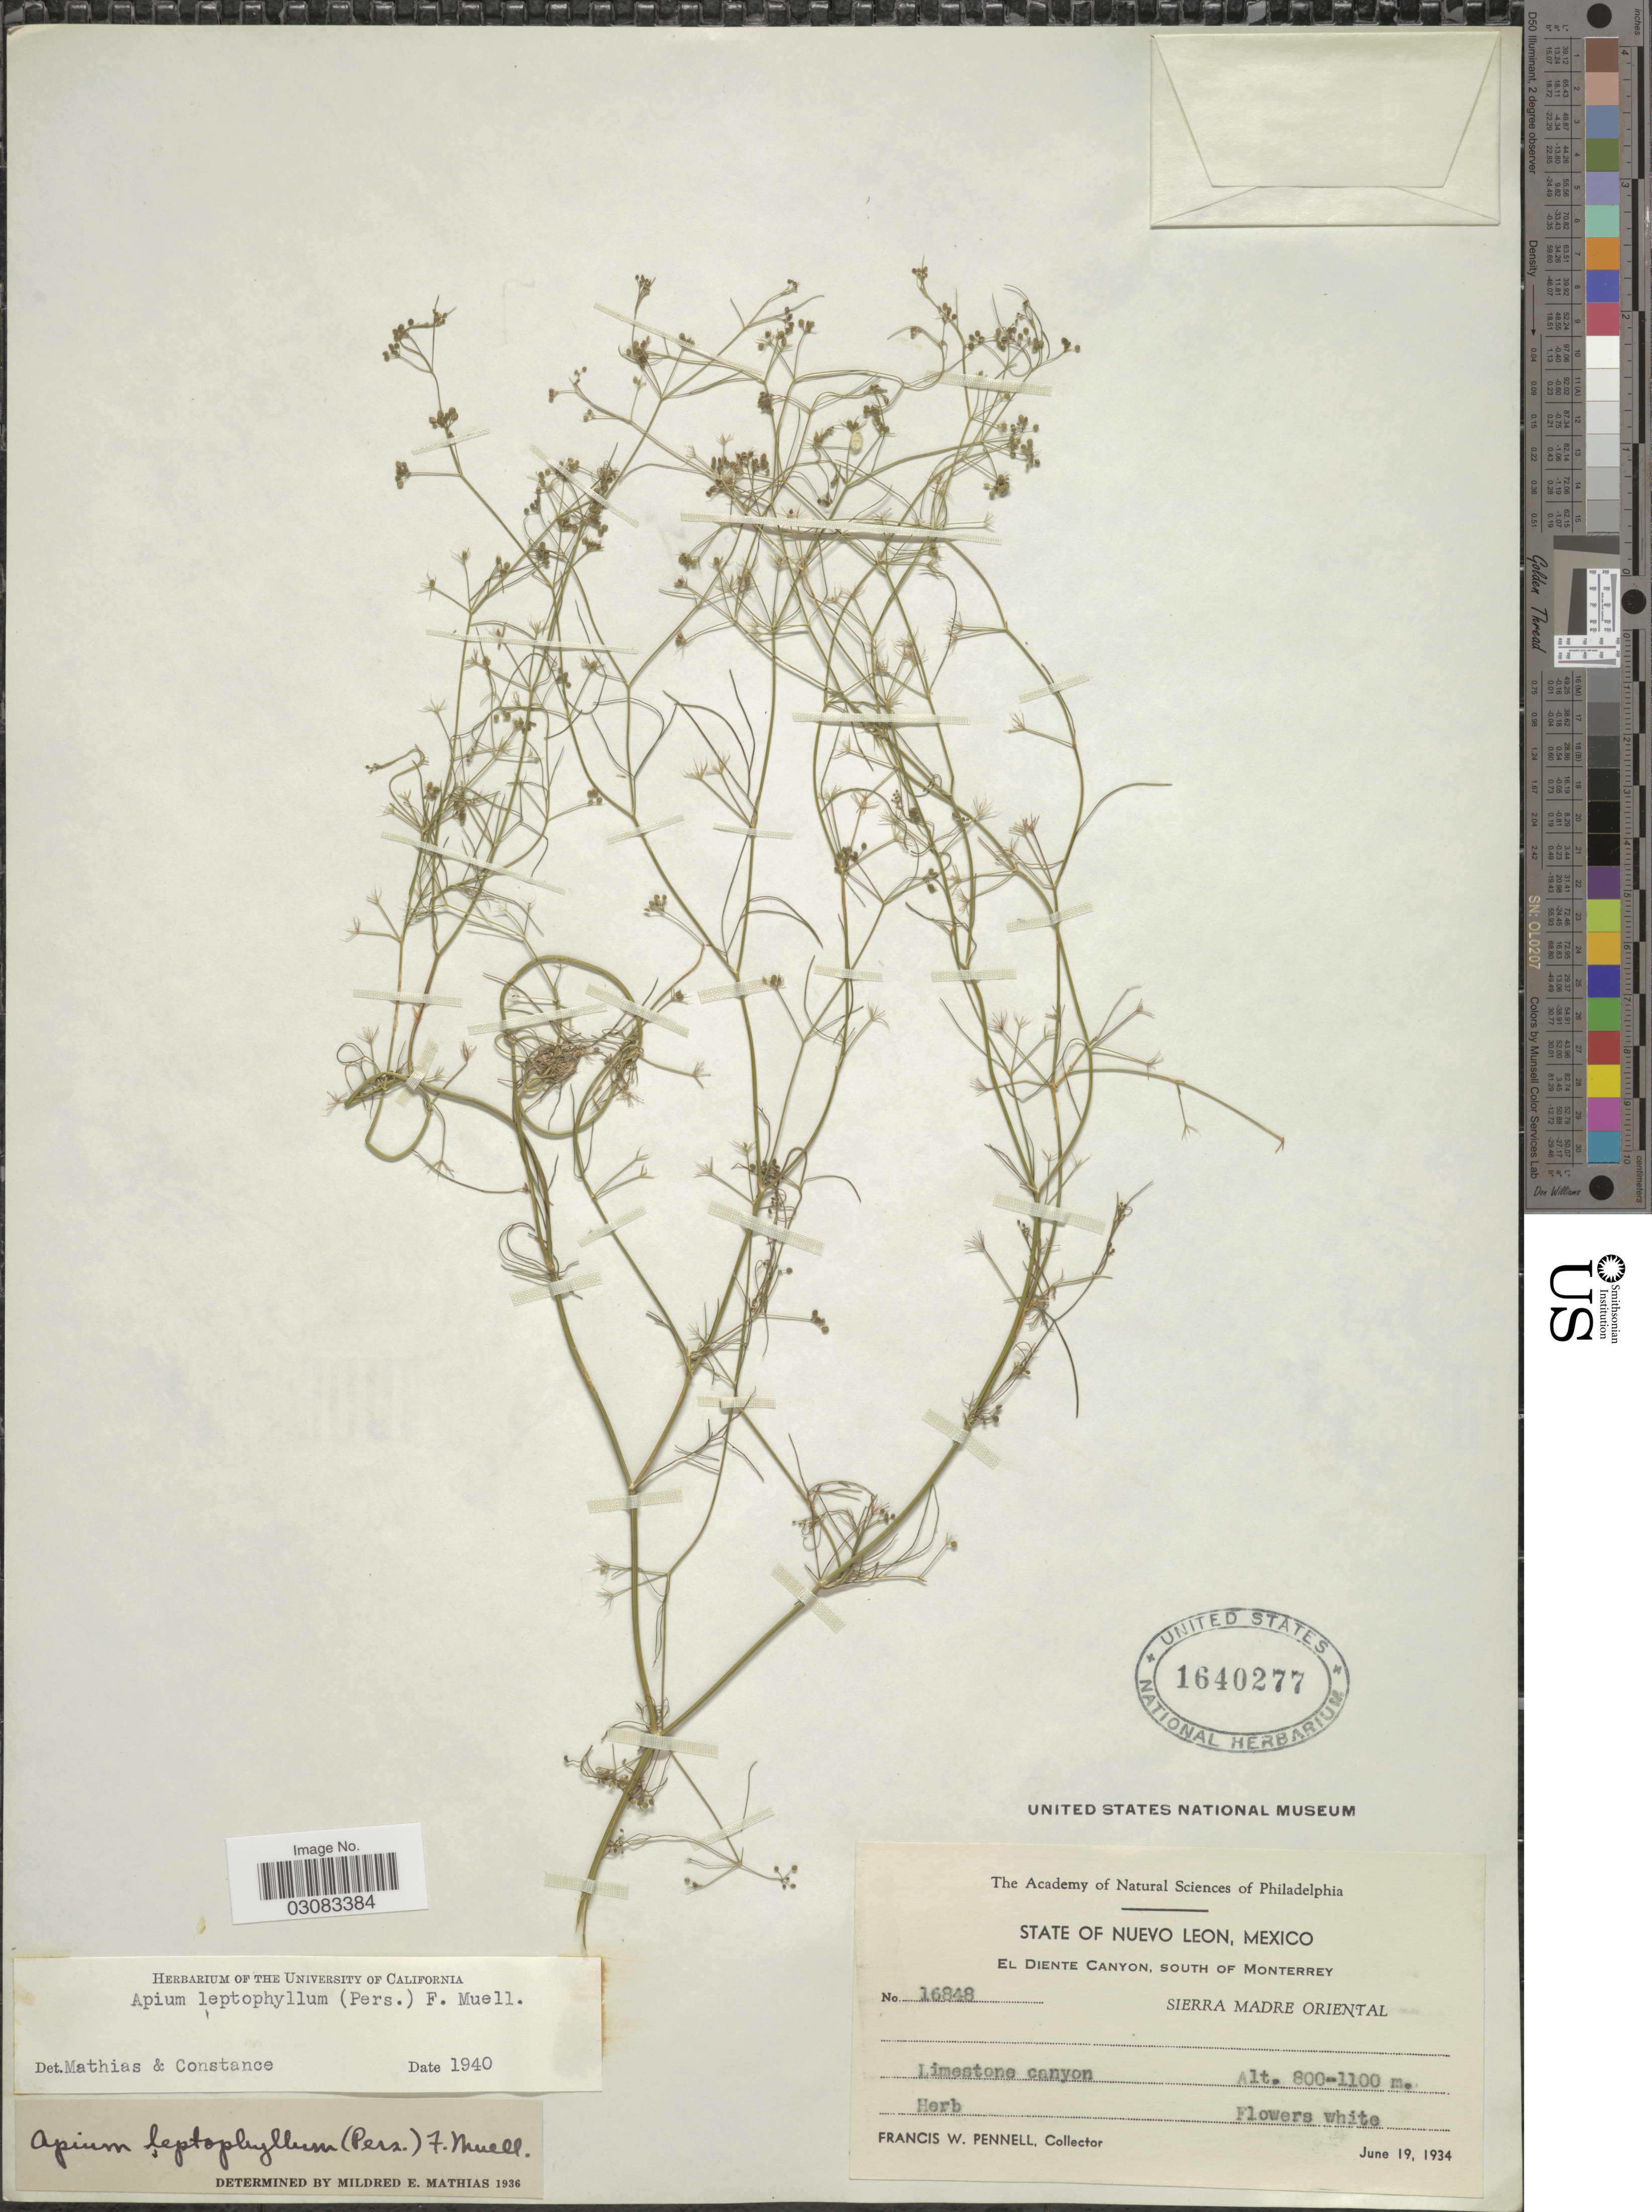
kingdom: Plantae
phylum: Tracheophyta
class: Magnoliopsida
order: Apiales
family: Apiaceae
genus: Cyclospermum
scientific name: Cyclospermum leptophyllum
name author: (Pers.) Sprague ex Britton & P. Wilson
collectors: F. W. Pennell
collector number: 16848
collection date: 1934-06-19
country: Mexico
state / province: Nuevo León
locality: El Diente Canyon, South of Monterrey. Sierra Madre Oriental.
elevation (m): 800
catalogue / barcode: US 1640277